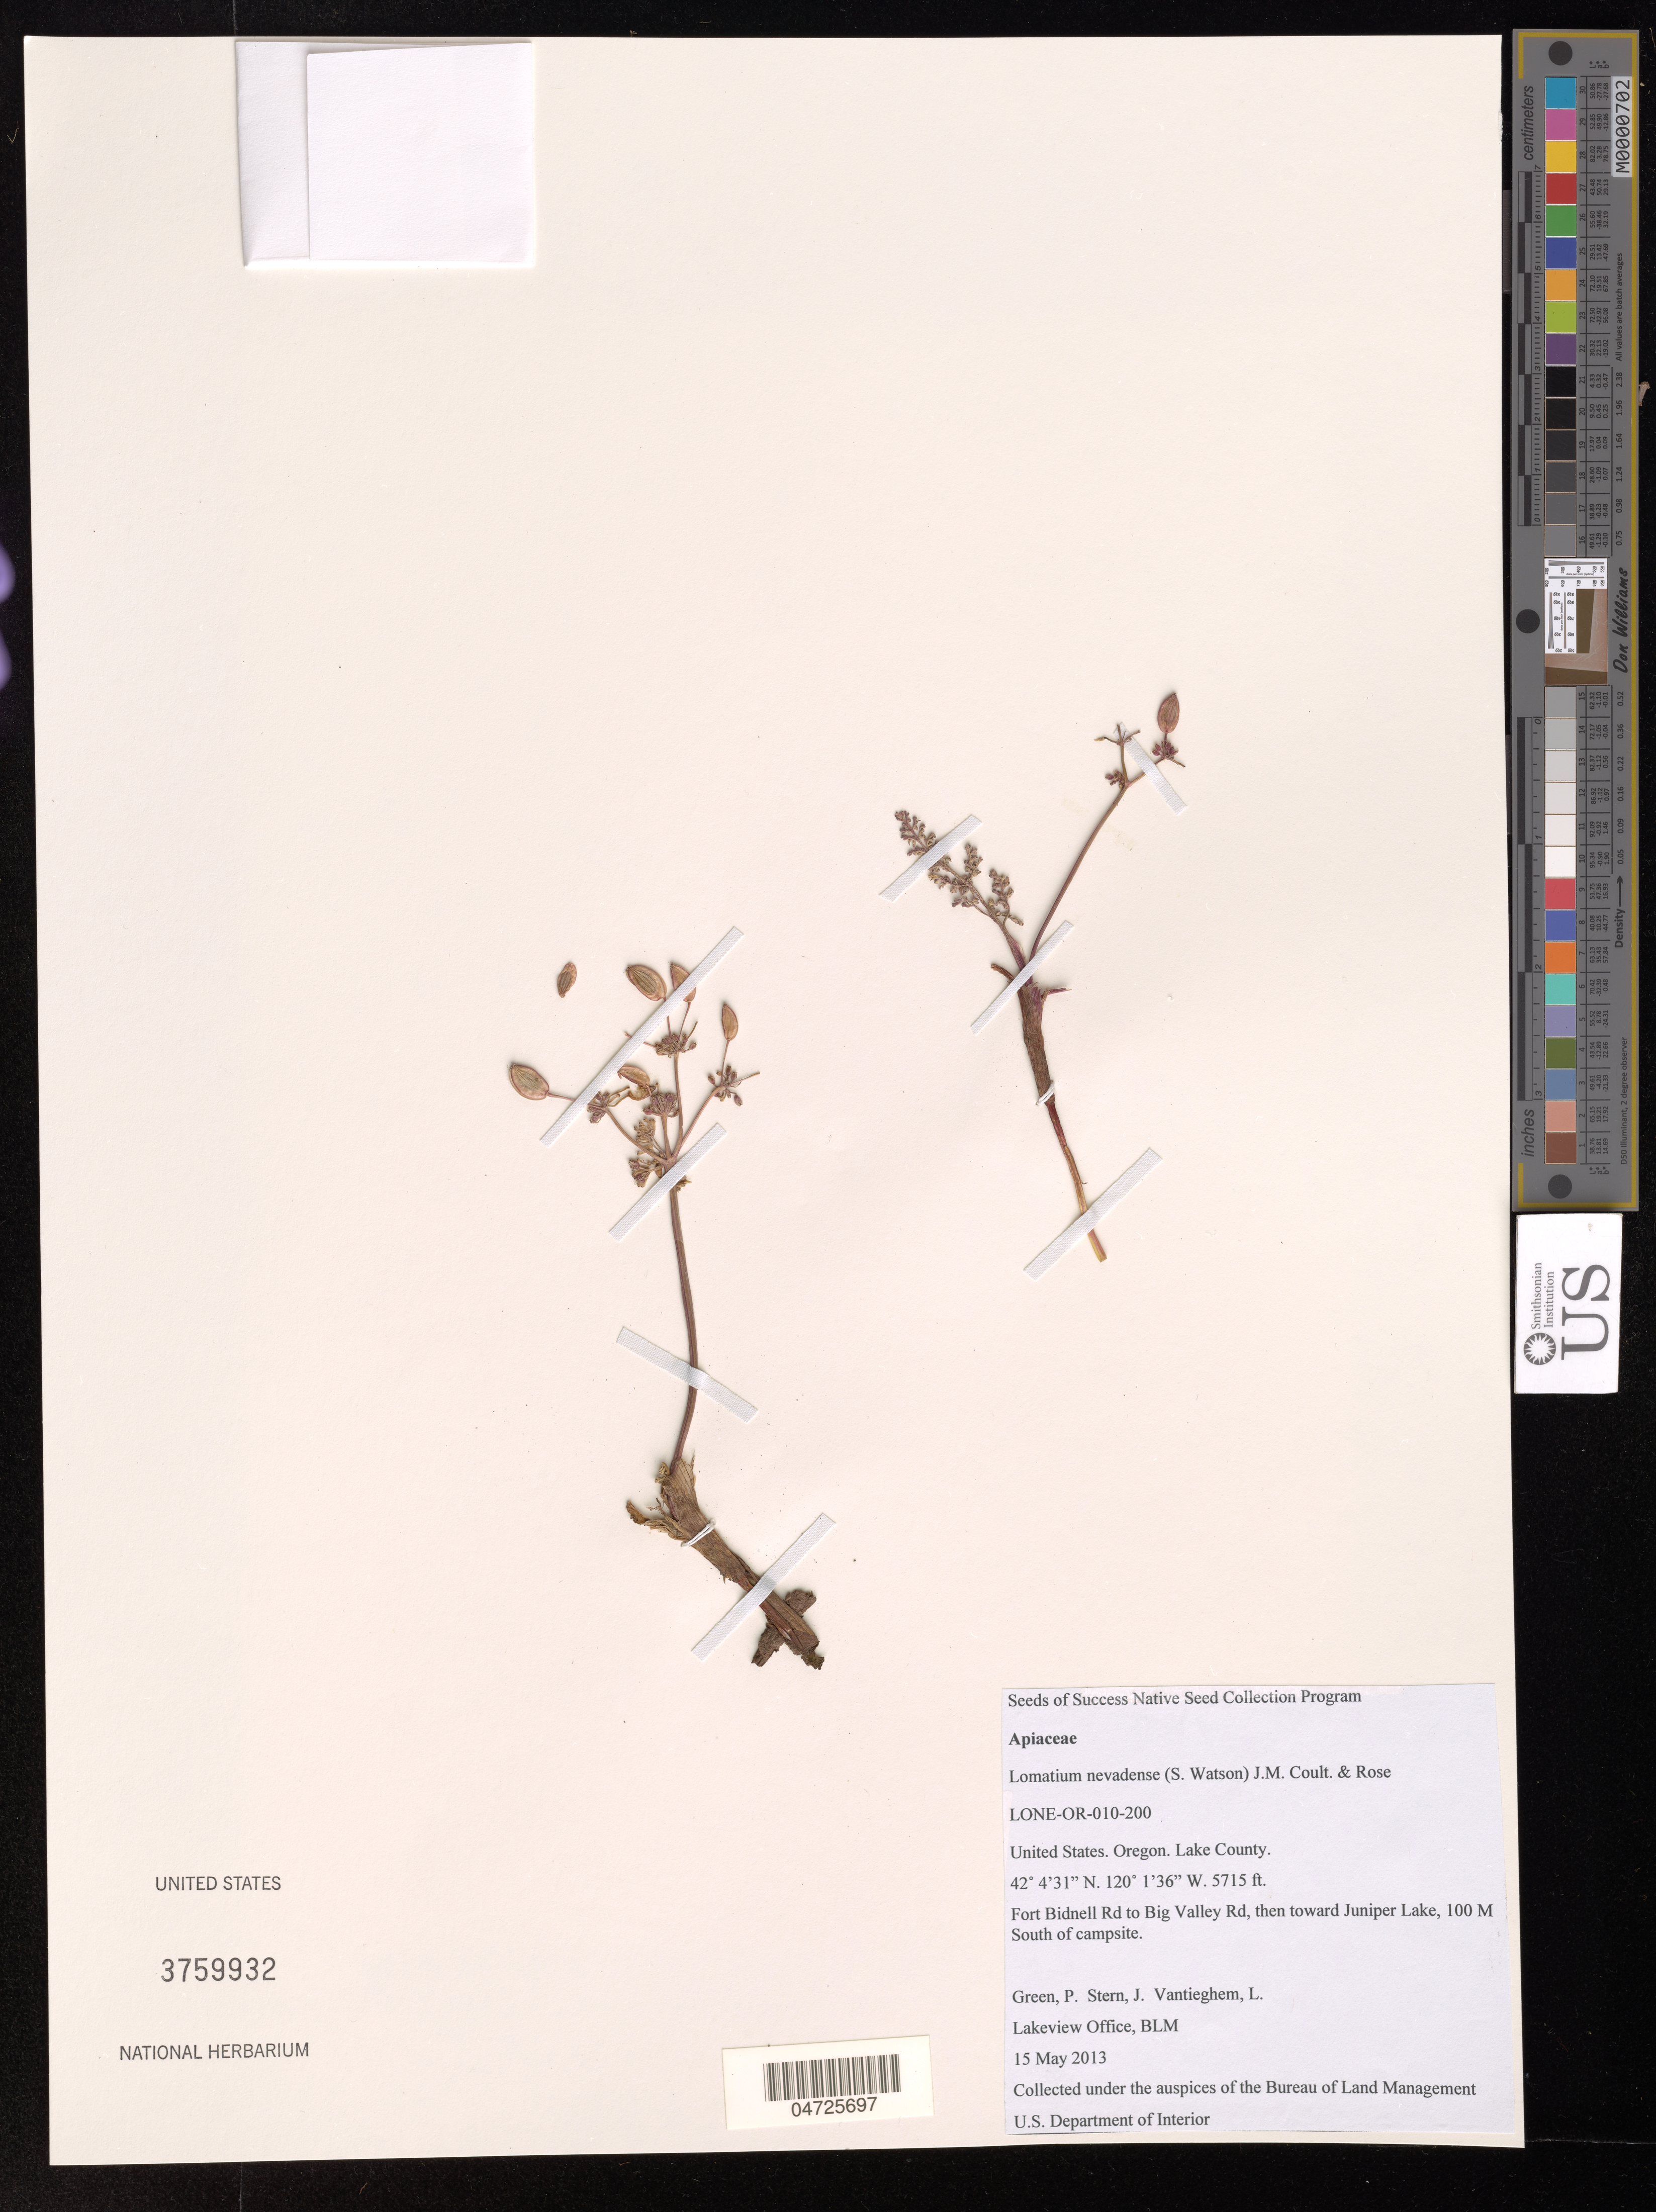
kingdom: Plantae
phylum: Tracheophyta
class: Magnoliopsida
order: Apiales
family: Apiaceae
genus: Lomatium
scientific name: Lomatium nevadense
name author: (S. Watson) J.M. Coult. & Rose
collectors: P. Green, J. Stern & L. VanTieghem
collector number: LONE-OR-010-200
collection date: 2013-05-15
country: United States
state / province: Oregon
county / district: Lake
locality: Lake County. Fort Bidnell Rd to Big Valley Rd, then toward Juniper Lake, 100 M South of campsite.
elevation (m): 1742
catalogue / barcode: US 3759932